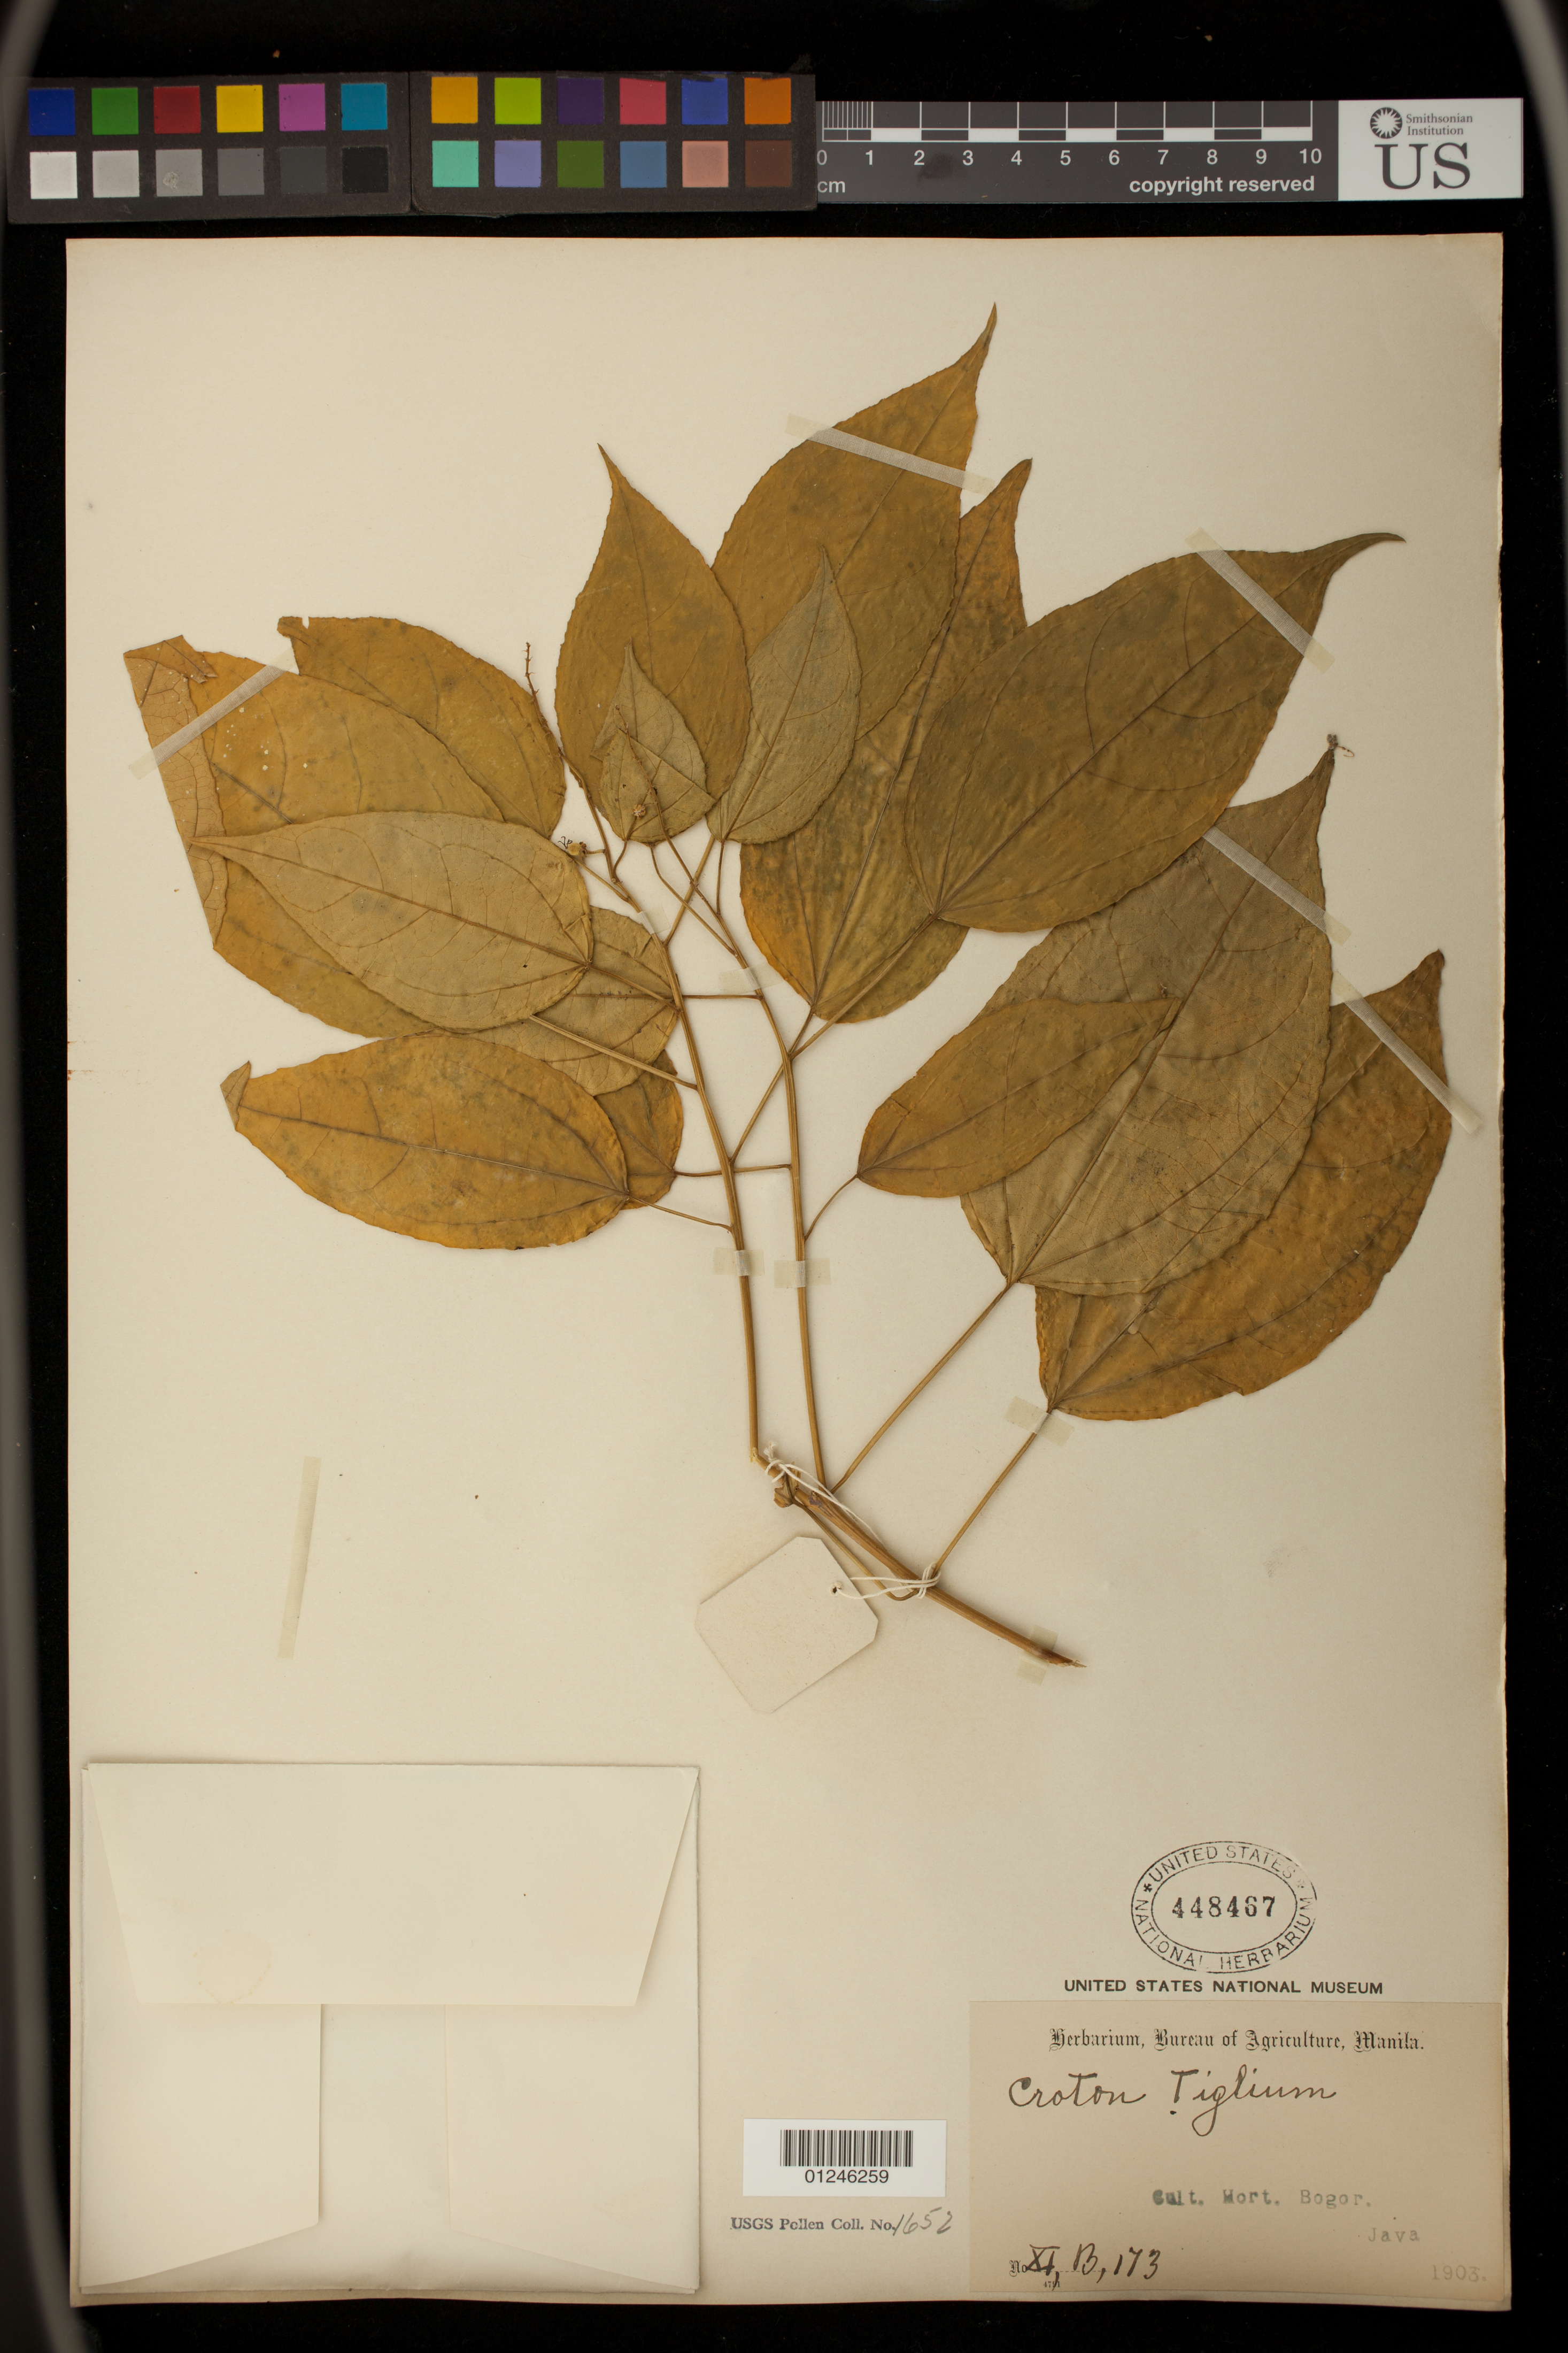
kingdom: Plantae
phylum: Tracheophyta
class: Magnoliopsida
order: Malpighiales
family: Euphorbiaceae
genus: Croton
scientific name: Croton tiglium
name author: L.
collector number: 1652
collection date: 1903-11-01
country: Indonesia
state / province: Java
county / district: Jawa Barat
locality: Bogor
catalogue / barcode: US 448467